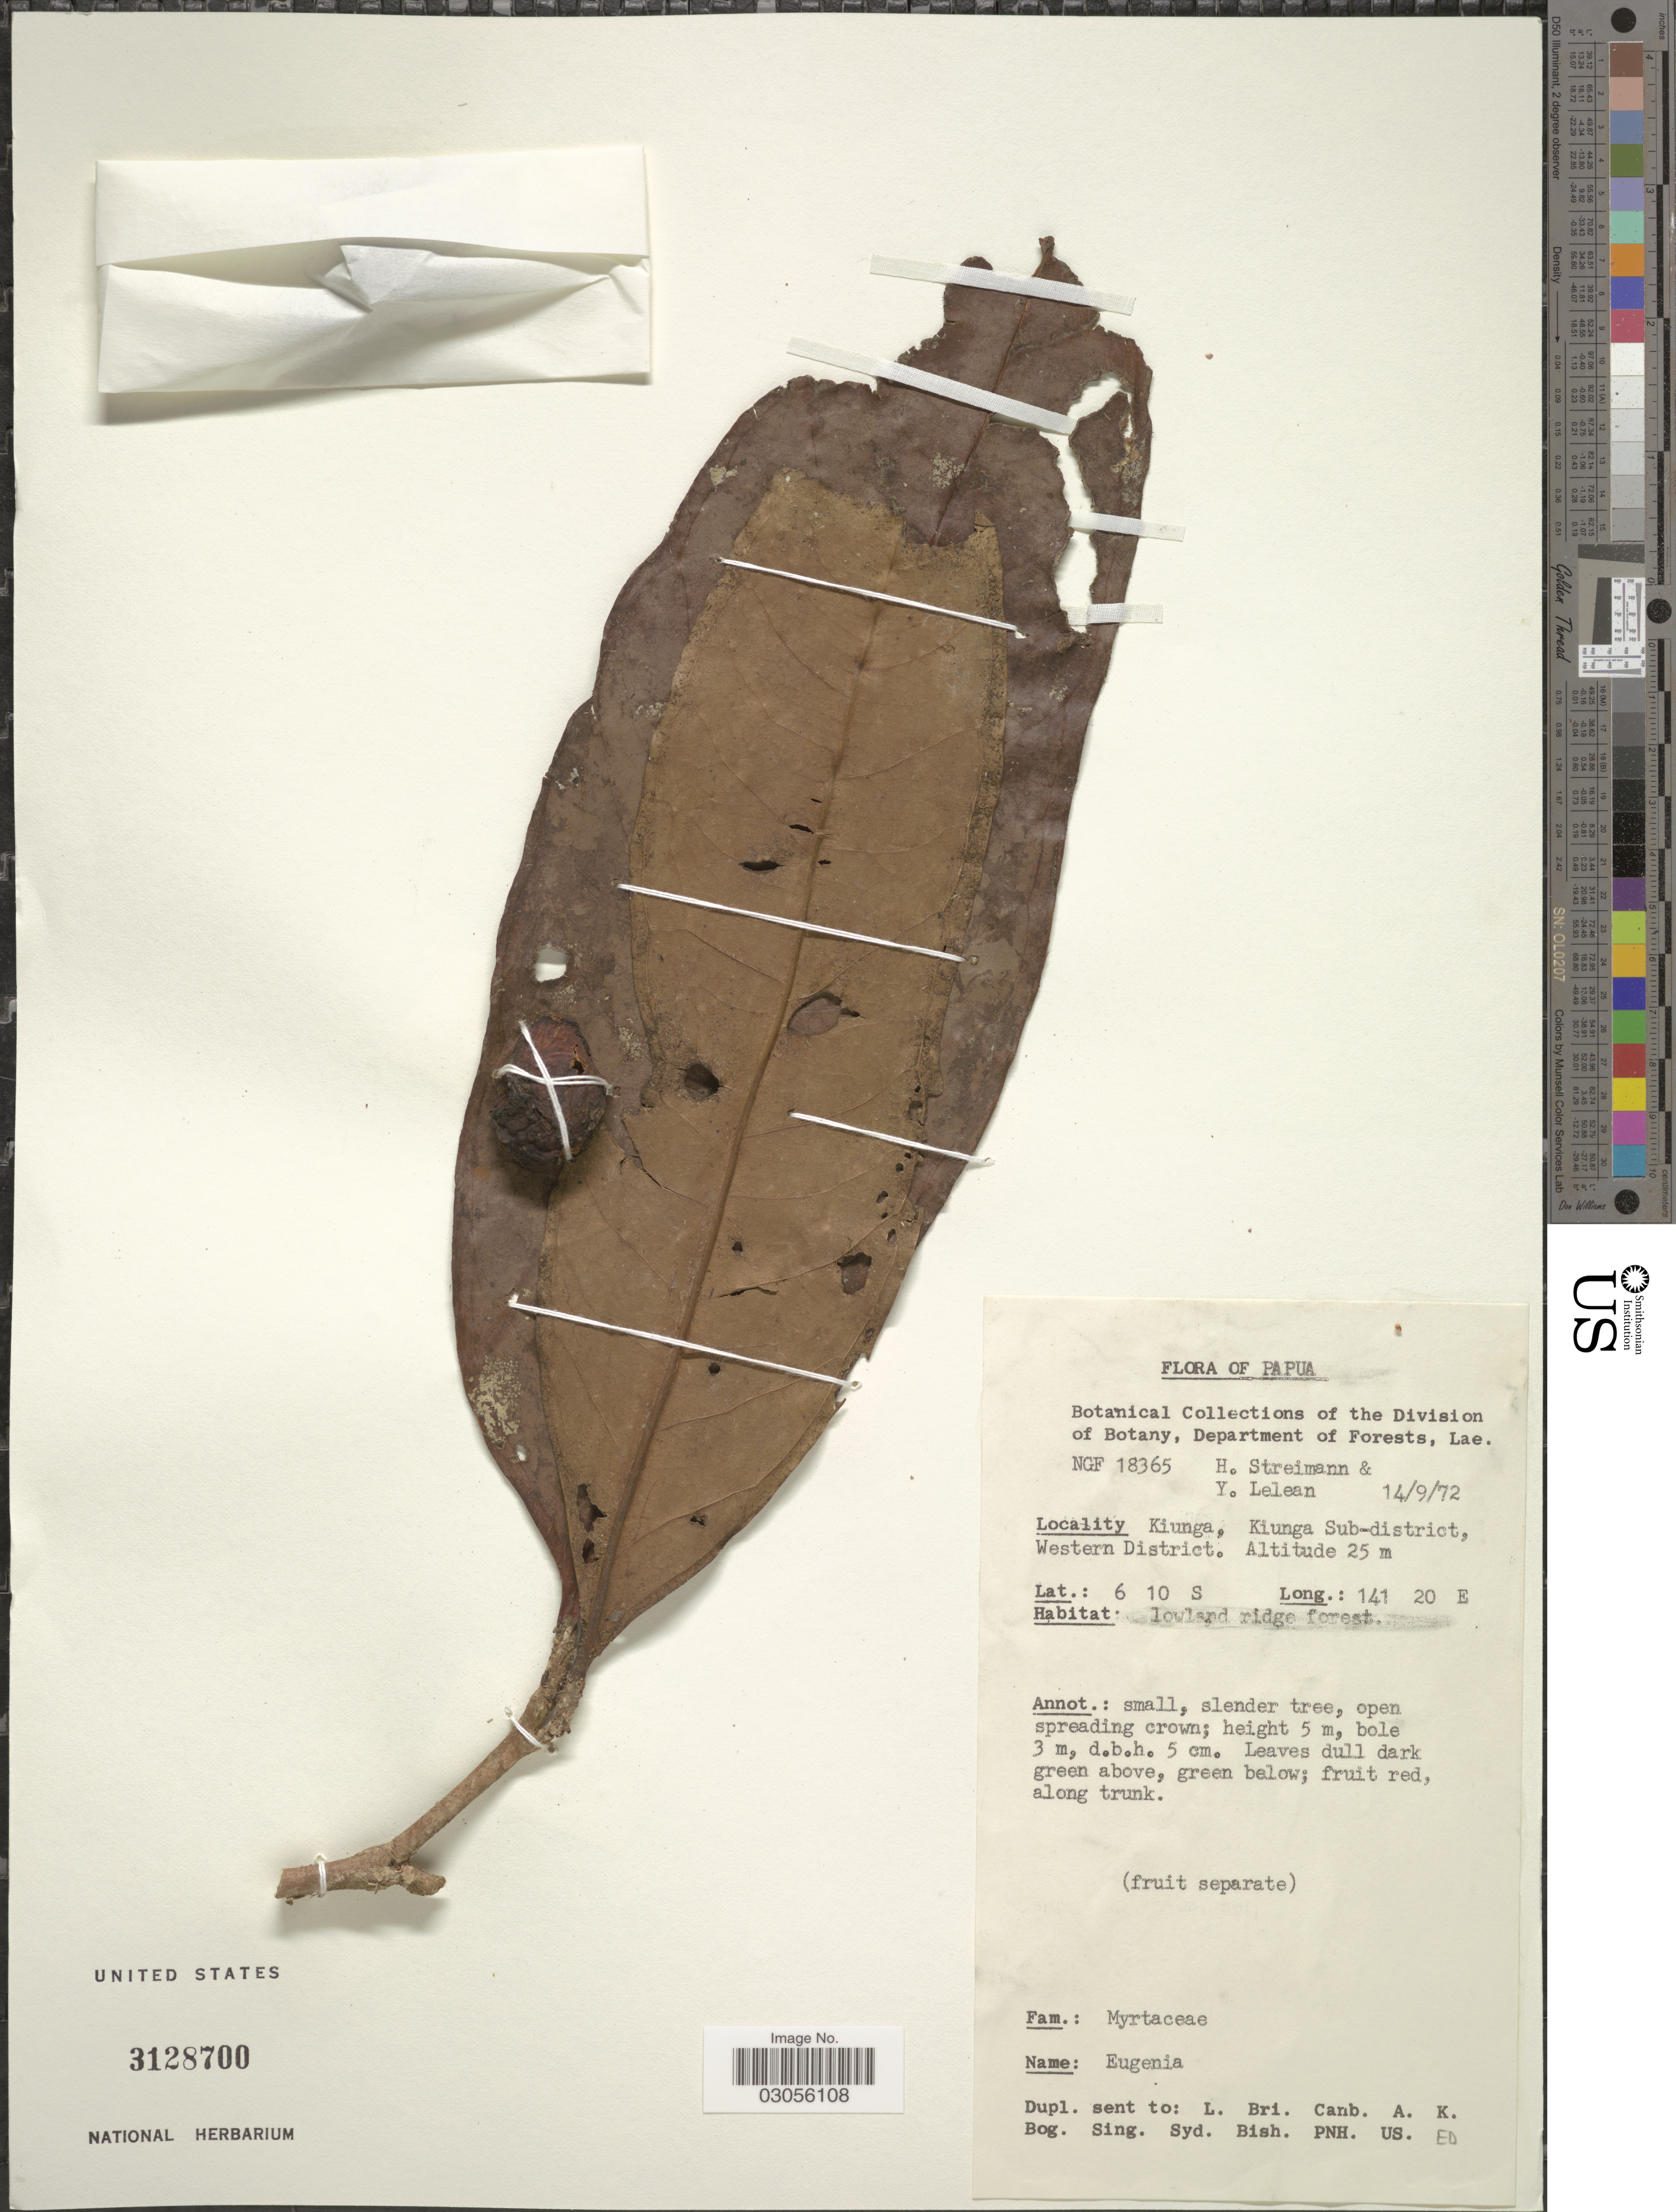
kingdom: Plantae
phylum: Tracheophyta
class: Magnoliopsida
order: Myrtales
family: Myrtaceae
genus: Syzygium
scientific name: Syzygium sabangense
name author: (Lauterb.) Merr. & L.M. Perry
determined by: Craven, L. A.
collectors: H. Streimann & Y. Lelean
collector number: NGF 18365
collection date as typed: Transcribed d/m/y: 14/9/72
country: Papua New Guinea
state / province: Manus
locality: Papua. Kiunga, Kiunga Sub-district, Western District.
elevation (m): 25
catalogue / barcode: US 3128700